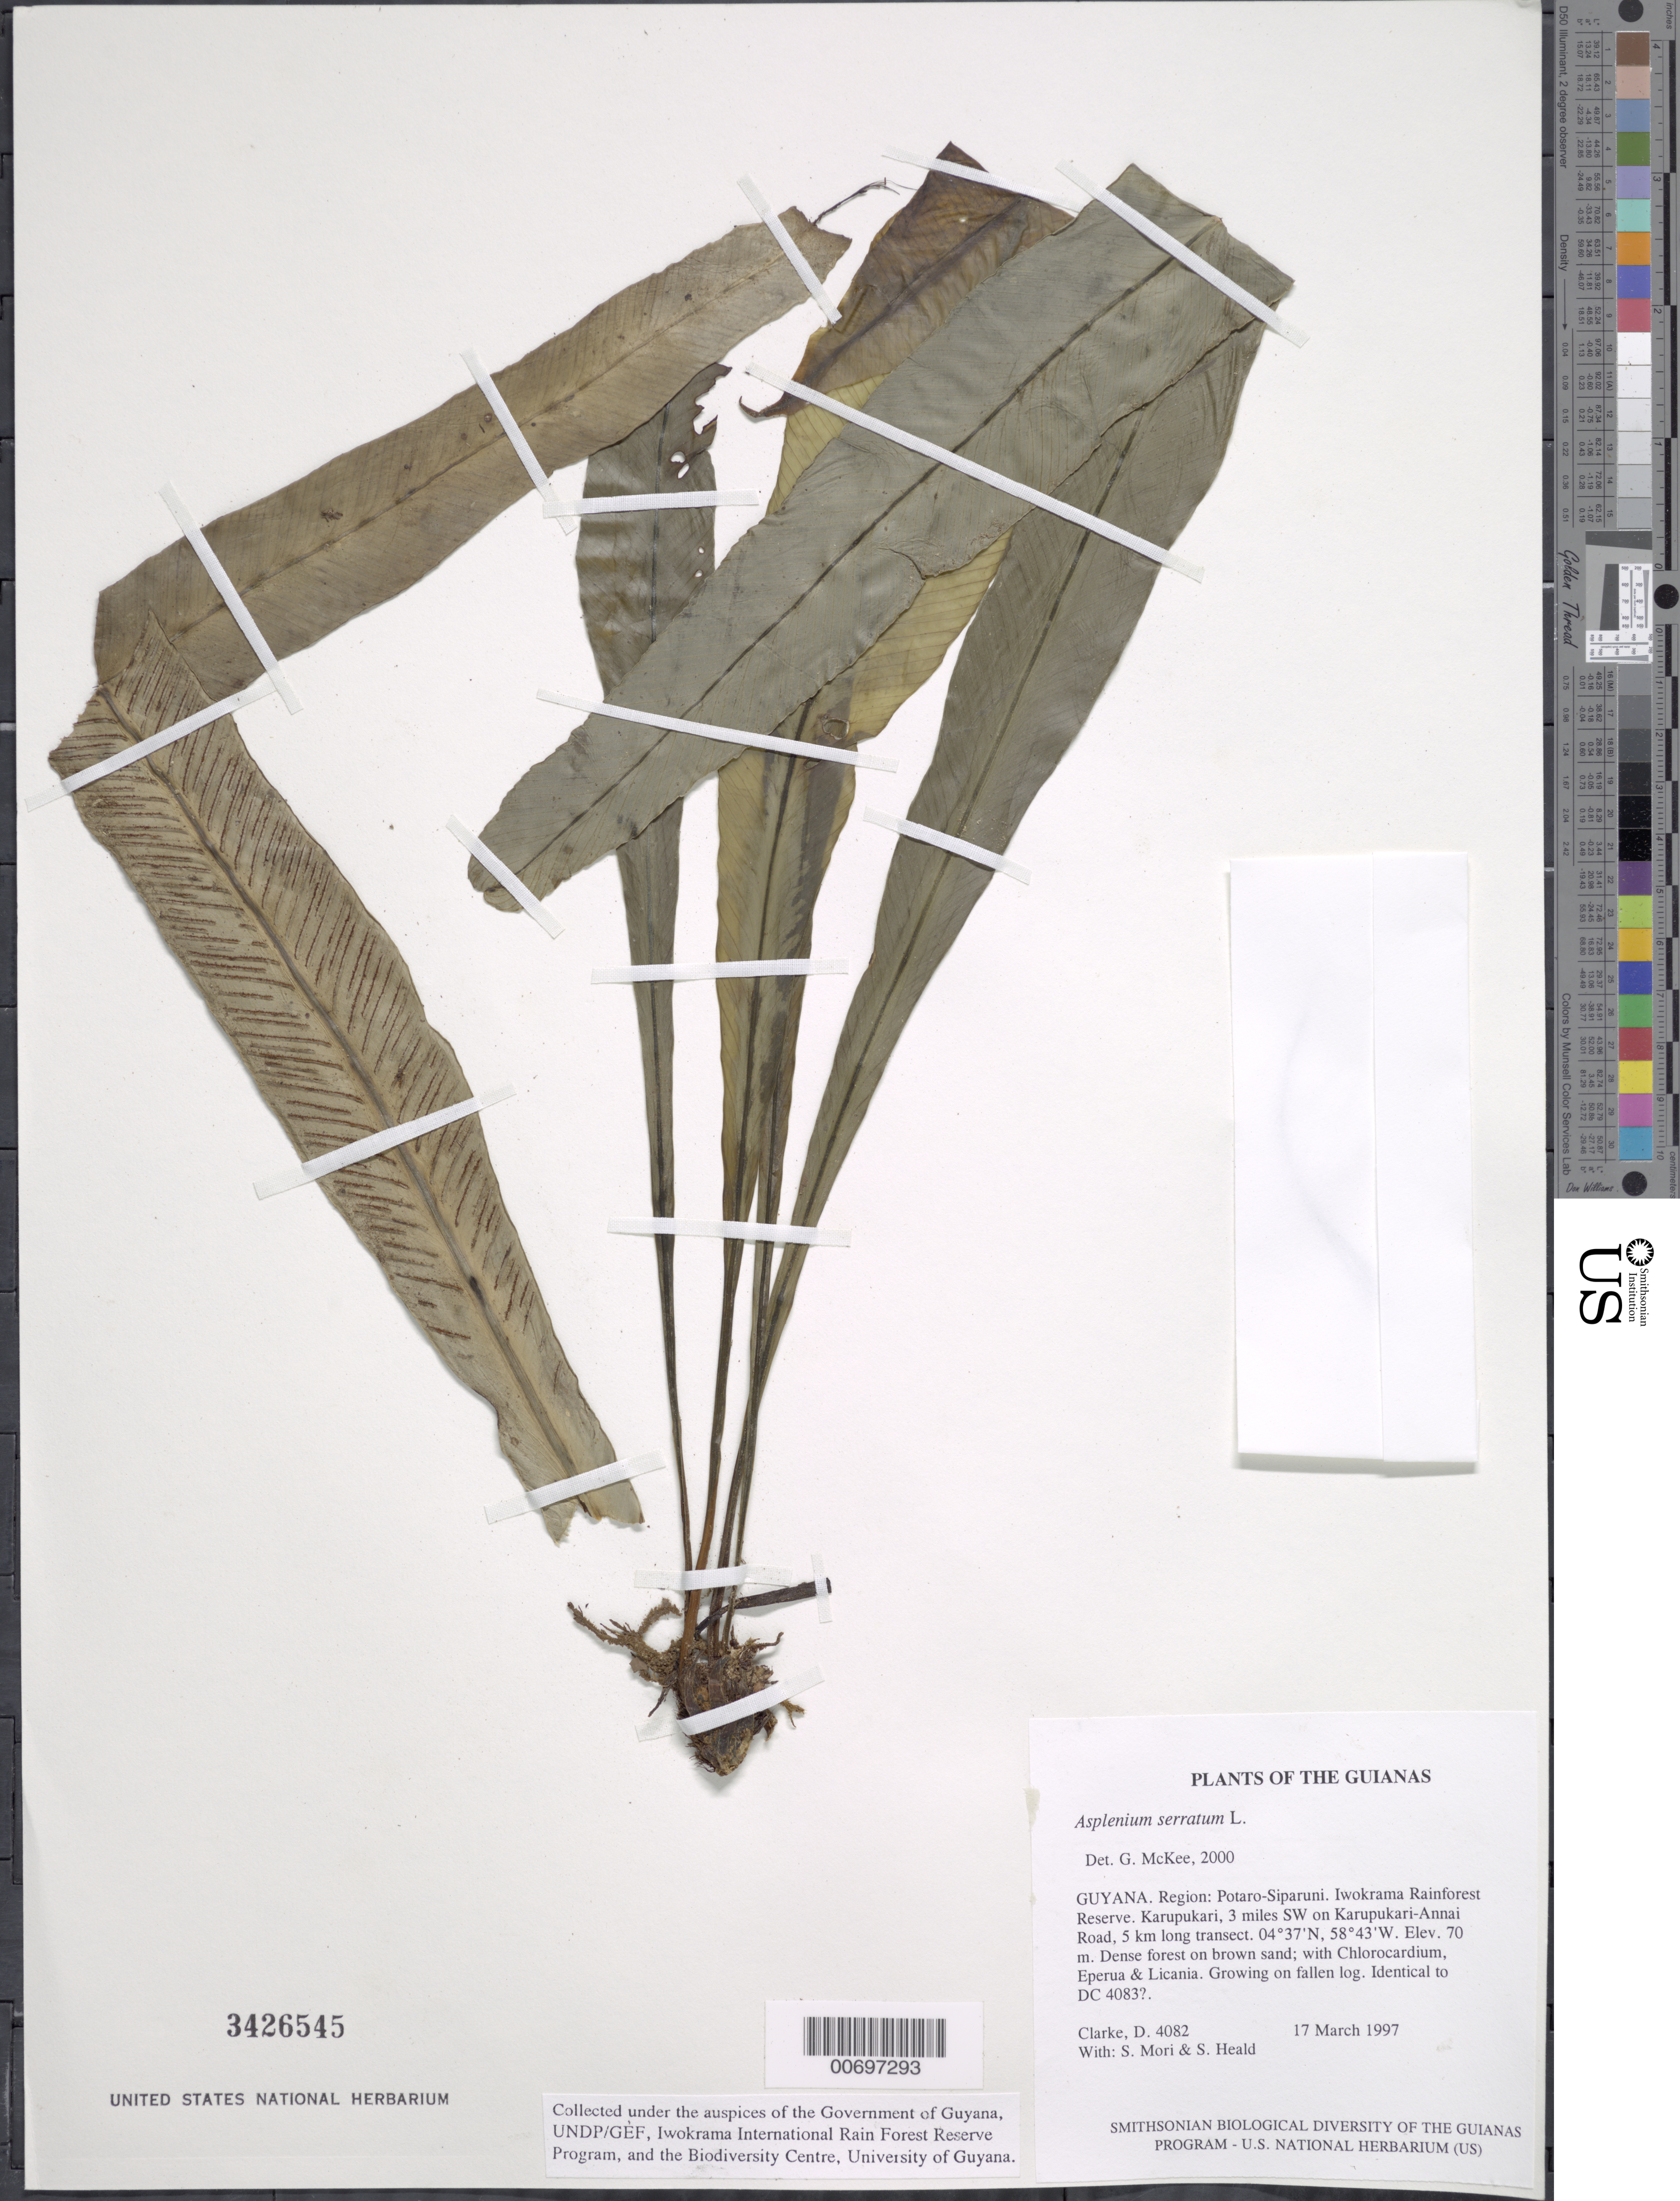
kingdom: Plantae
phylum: Tracheophyta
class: Polypodiopsida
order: Polypodiales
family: Aspleniaceae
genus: Asplenium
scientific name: Asplenium serratum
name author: L.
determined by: McKee, G. S., (US), NMNH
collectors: H. D. Clarke, S. Mori & S. Heald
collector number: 4082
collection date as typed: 17 March 1997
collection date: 1997-03-17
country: Guyana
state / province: Potaro-Siparuni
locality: Iwokrama Rainforest Reserve. Karupukari, 3 miles SW on Karupukari-Annai Road, 5 km long transect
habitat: Dense forest on brown sand; with Chlorocardium, Eperua & Licania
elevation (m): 70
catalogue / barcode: US 3426545